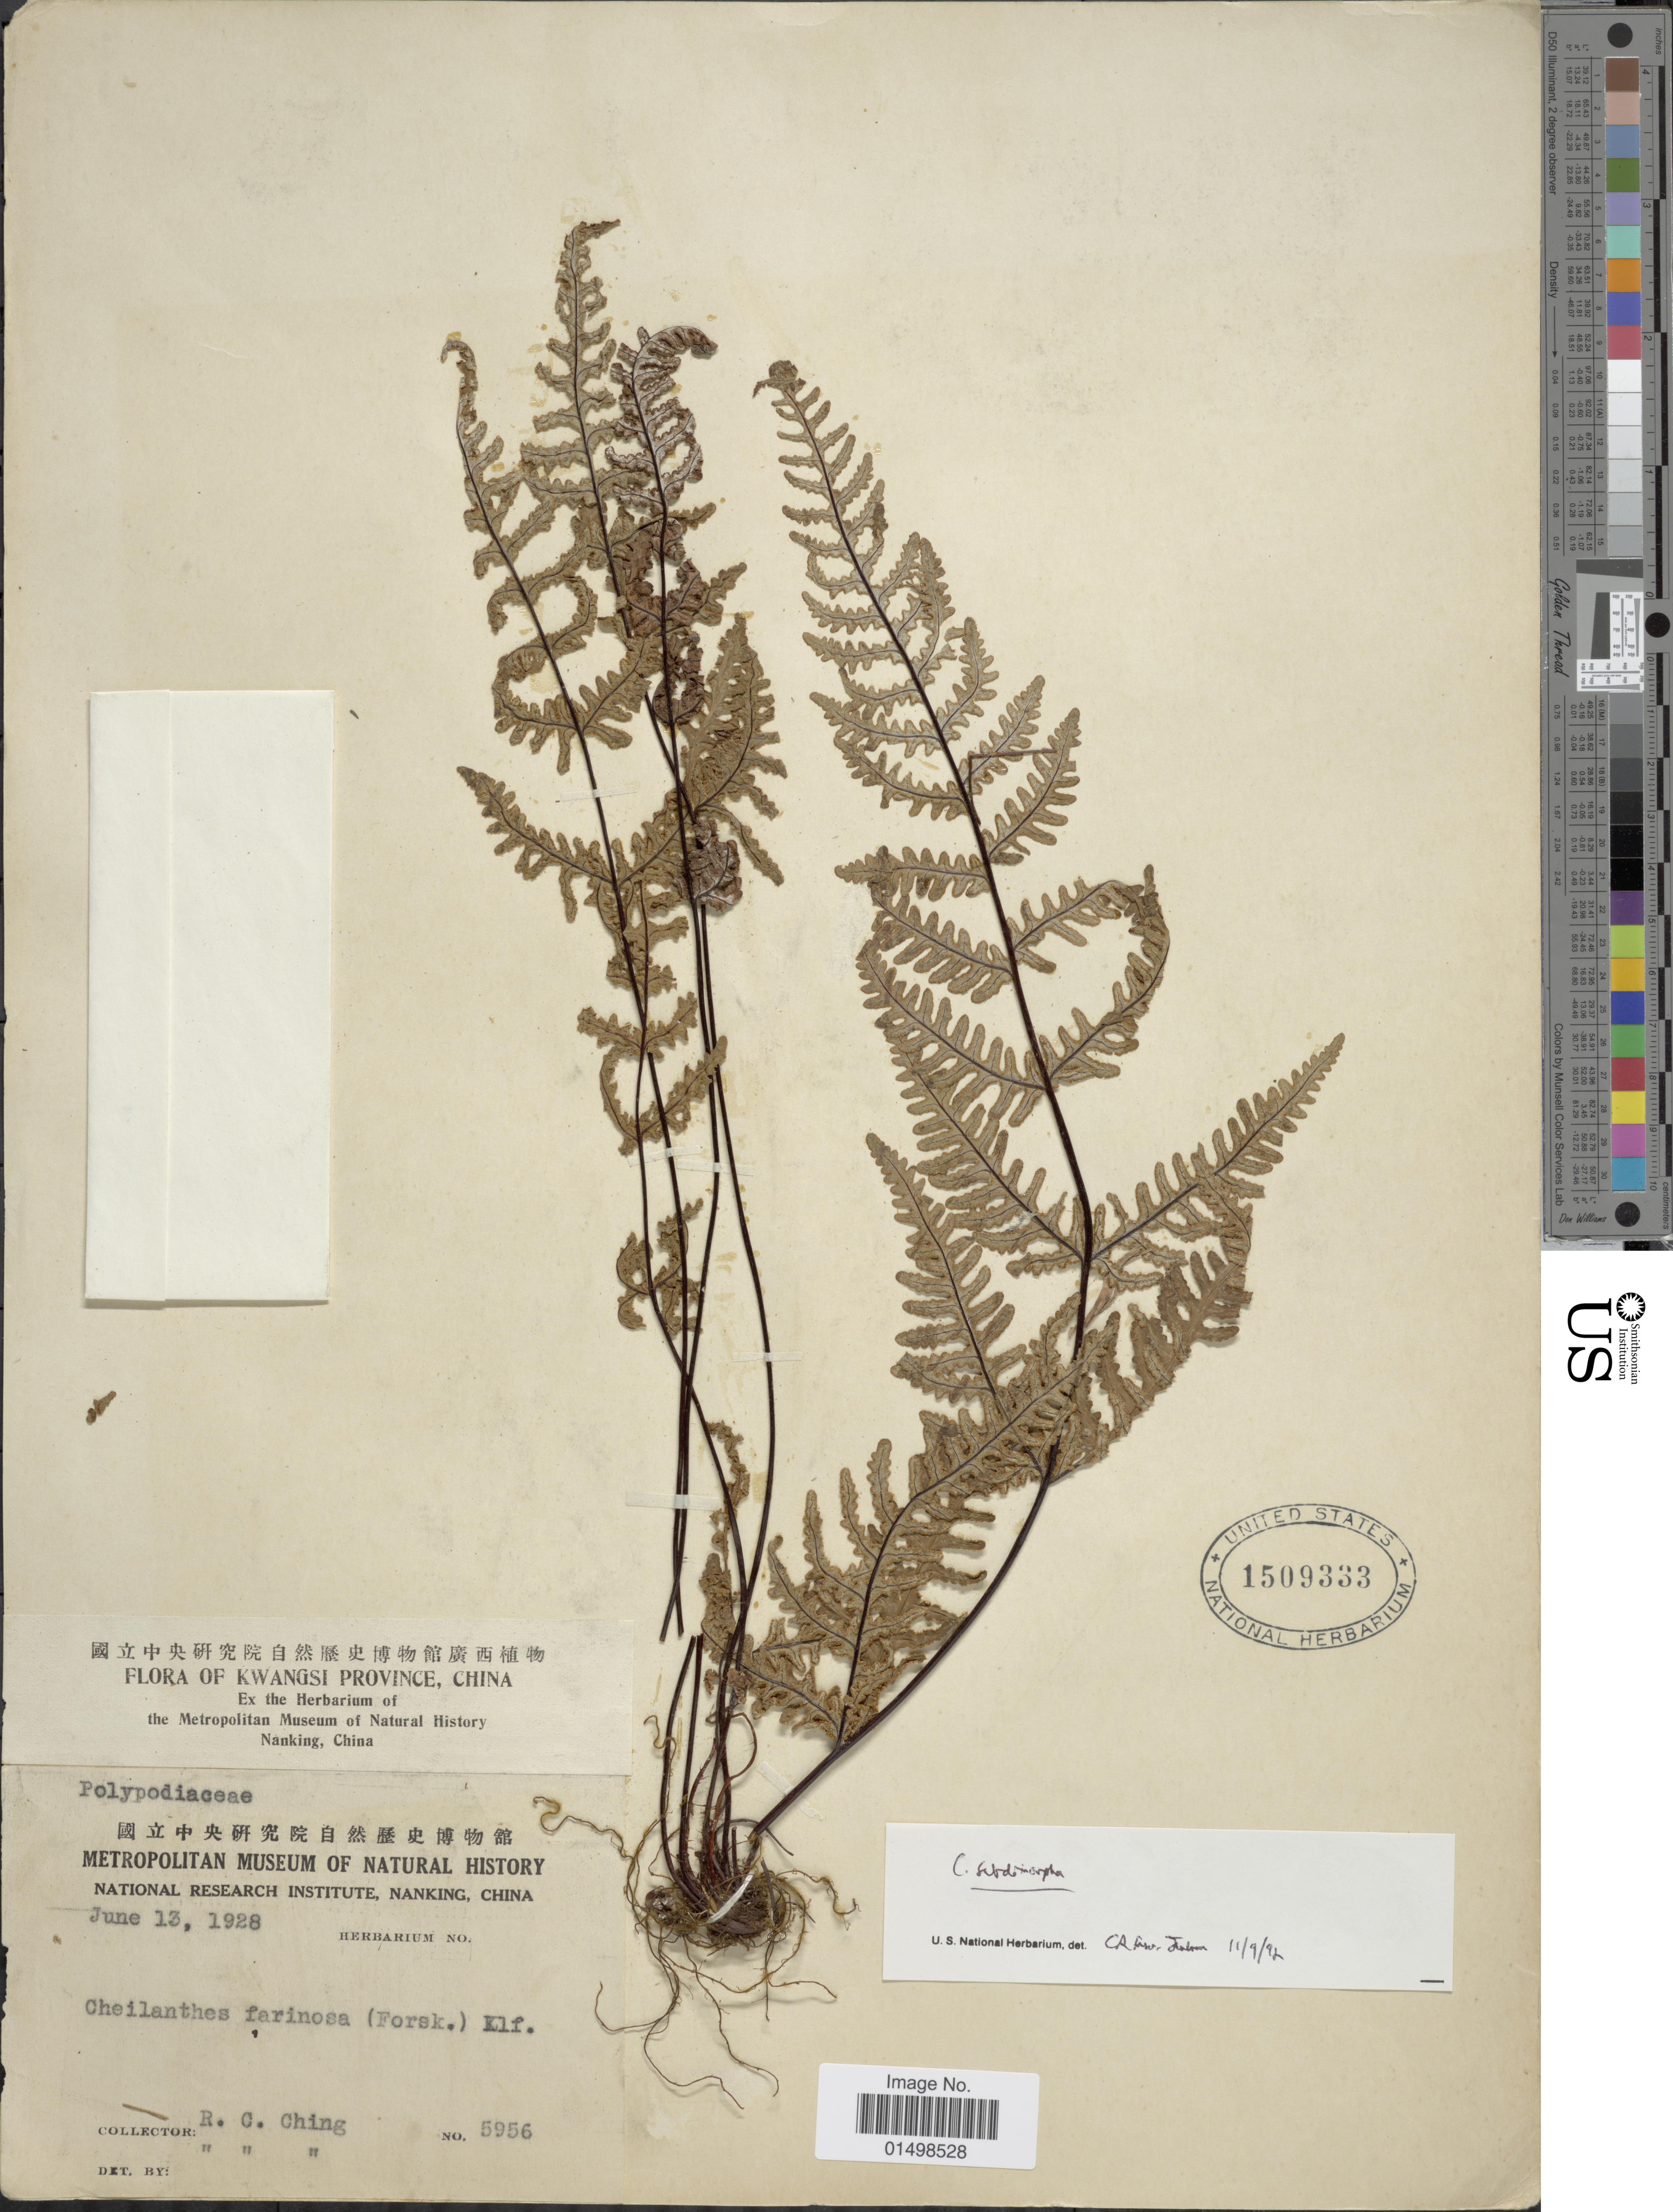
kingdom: Plantae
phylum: Tracheophyta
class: Polypodiopsida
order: Polypodiales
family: Pteridaceae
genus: Aleuritopteris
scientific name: Aleuritopteris farinosa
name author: (Forssk.) Fée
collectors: R. C. Ching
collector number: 5956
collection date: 1928-06-13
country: China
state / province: Guangxi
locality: Flora of Kwangsi Province, China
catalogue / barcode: US 1509333